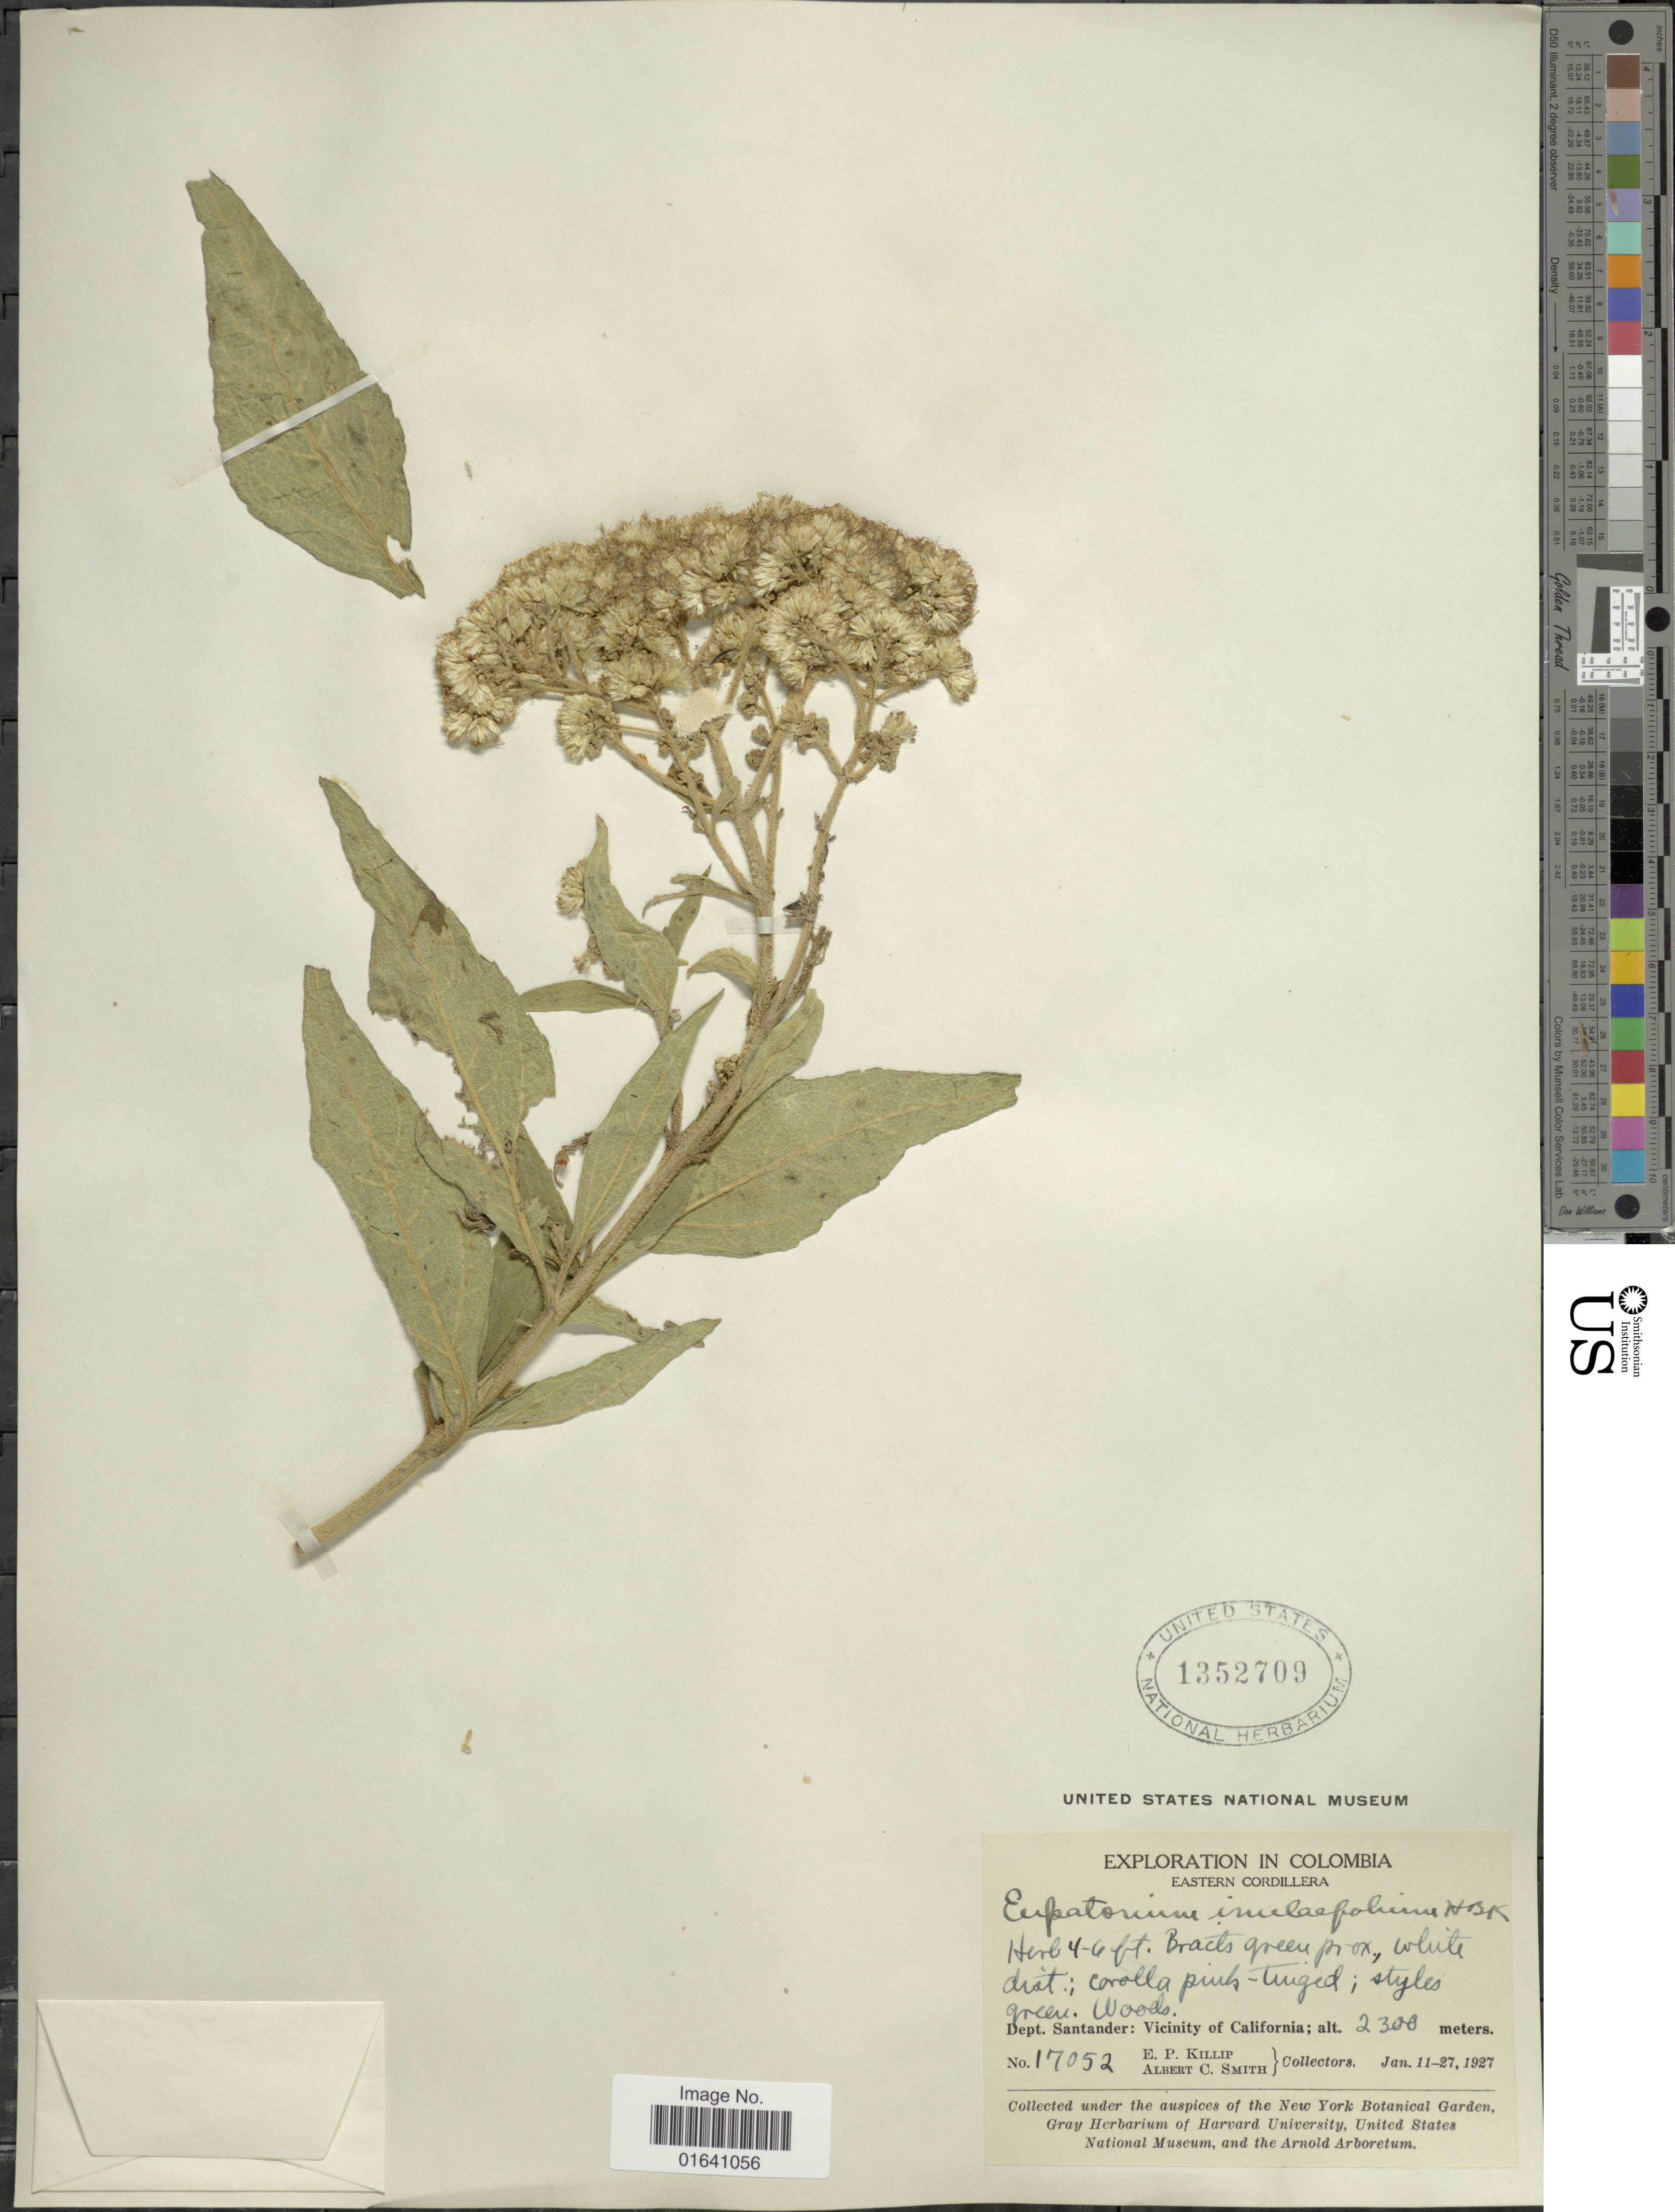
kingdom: Plantae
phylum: Tracheophyta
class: Magnoliopsida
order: Asterales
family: Asteraceae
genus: Austroeupatorium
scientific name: Austroeupatorium inulaefolium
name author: (Kunth) R.M. King & H. Rob.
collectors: E. P. Killip & A. C. Smith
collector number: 17052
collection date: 1927-01-11/1927-01-27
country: Colombia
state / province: Santander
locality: Eastern Cordillera, Dept. Santander: Vicinity of California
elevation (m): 2300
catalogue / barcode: US 1352709